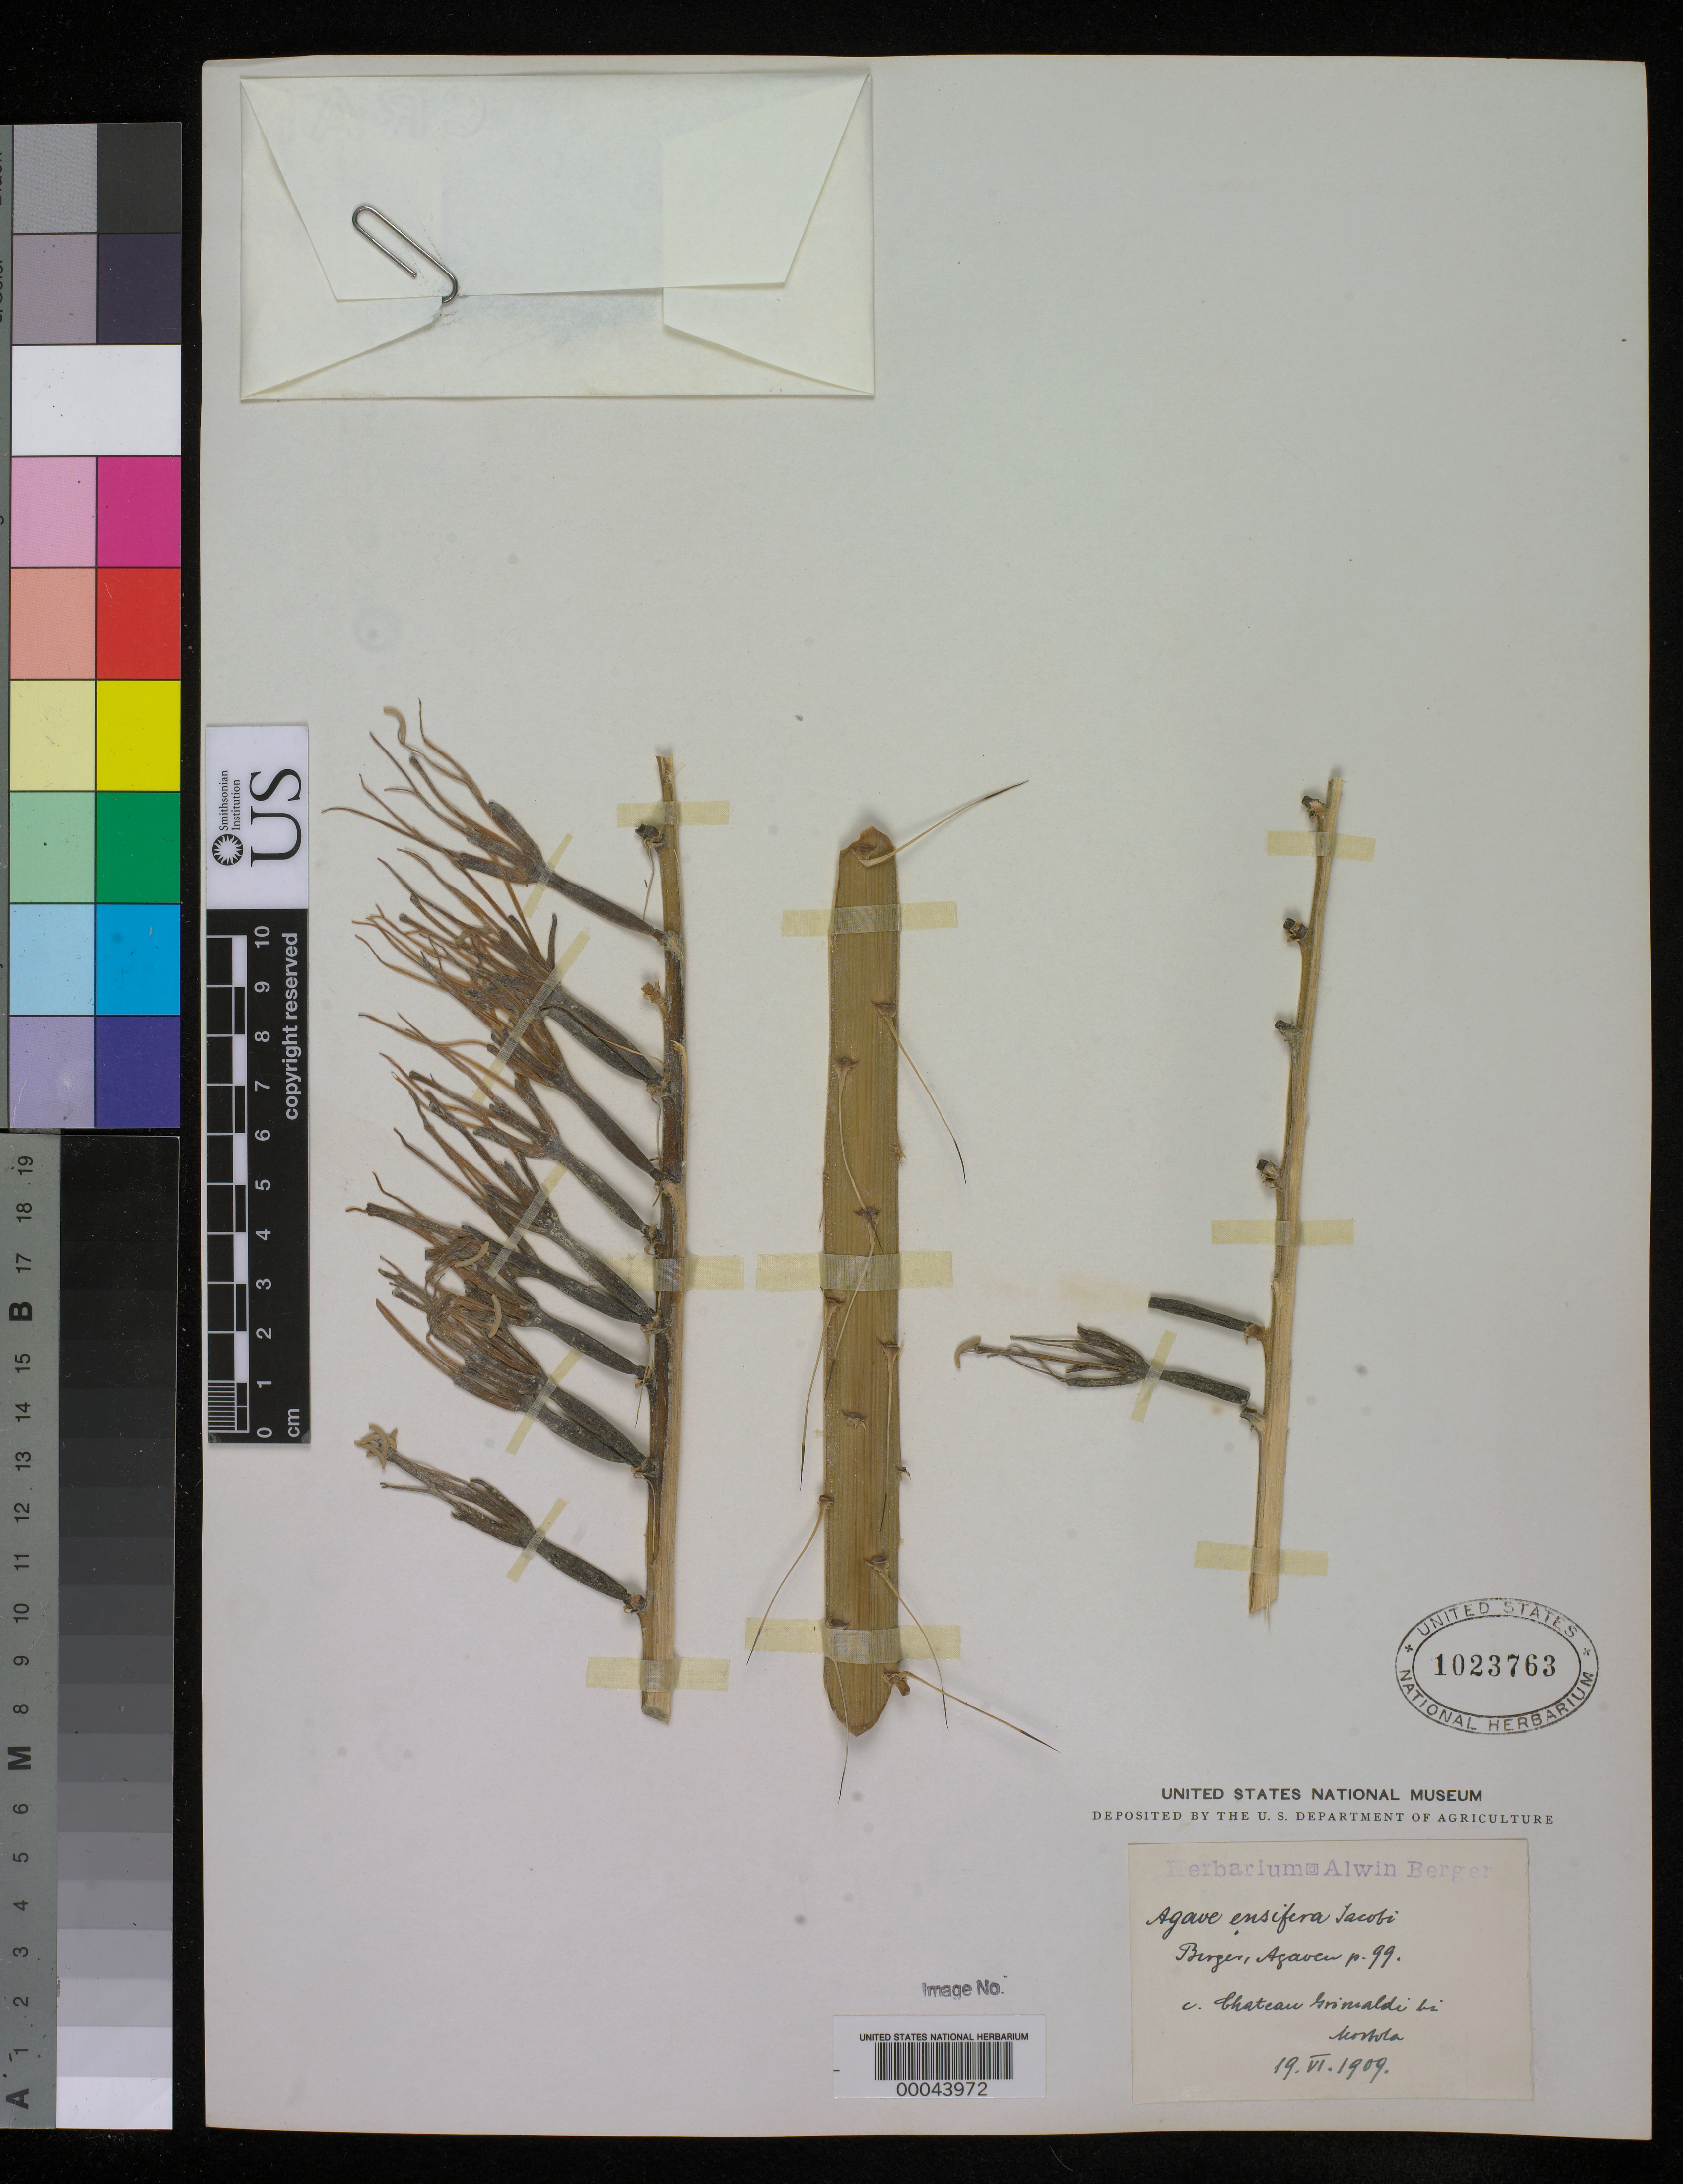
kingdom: Plantae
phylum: Tracheophyta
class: Liliopsida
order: Asparagales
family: Asparagaceae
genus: Agave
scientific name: Agave ensifera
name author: Jacobi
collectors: ex herb. A. Berger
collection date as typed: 19 Apr 1909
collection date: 1909-04-19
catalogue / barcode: US 1023763